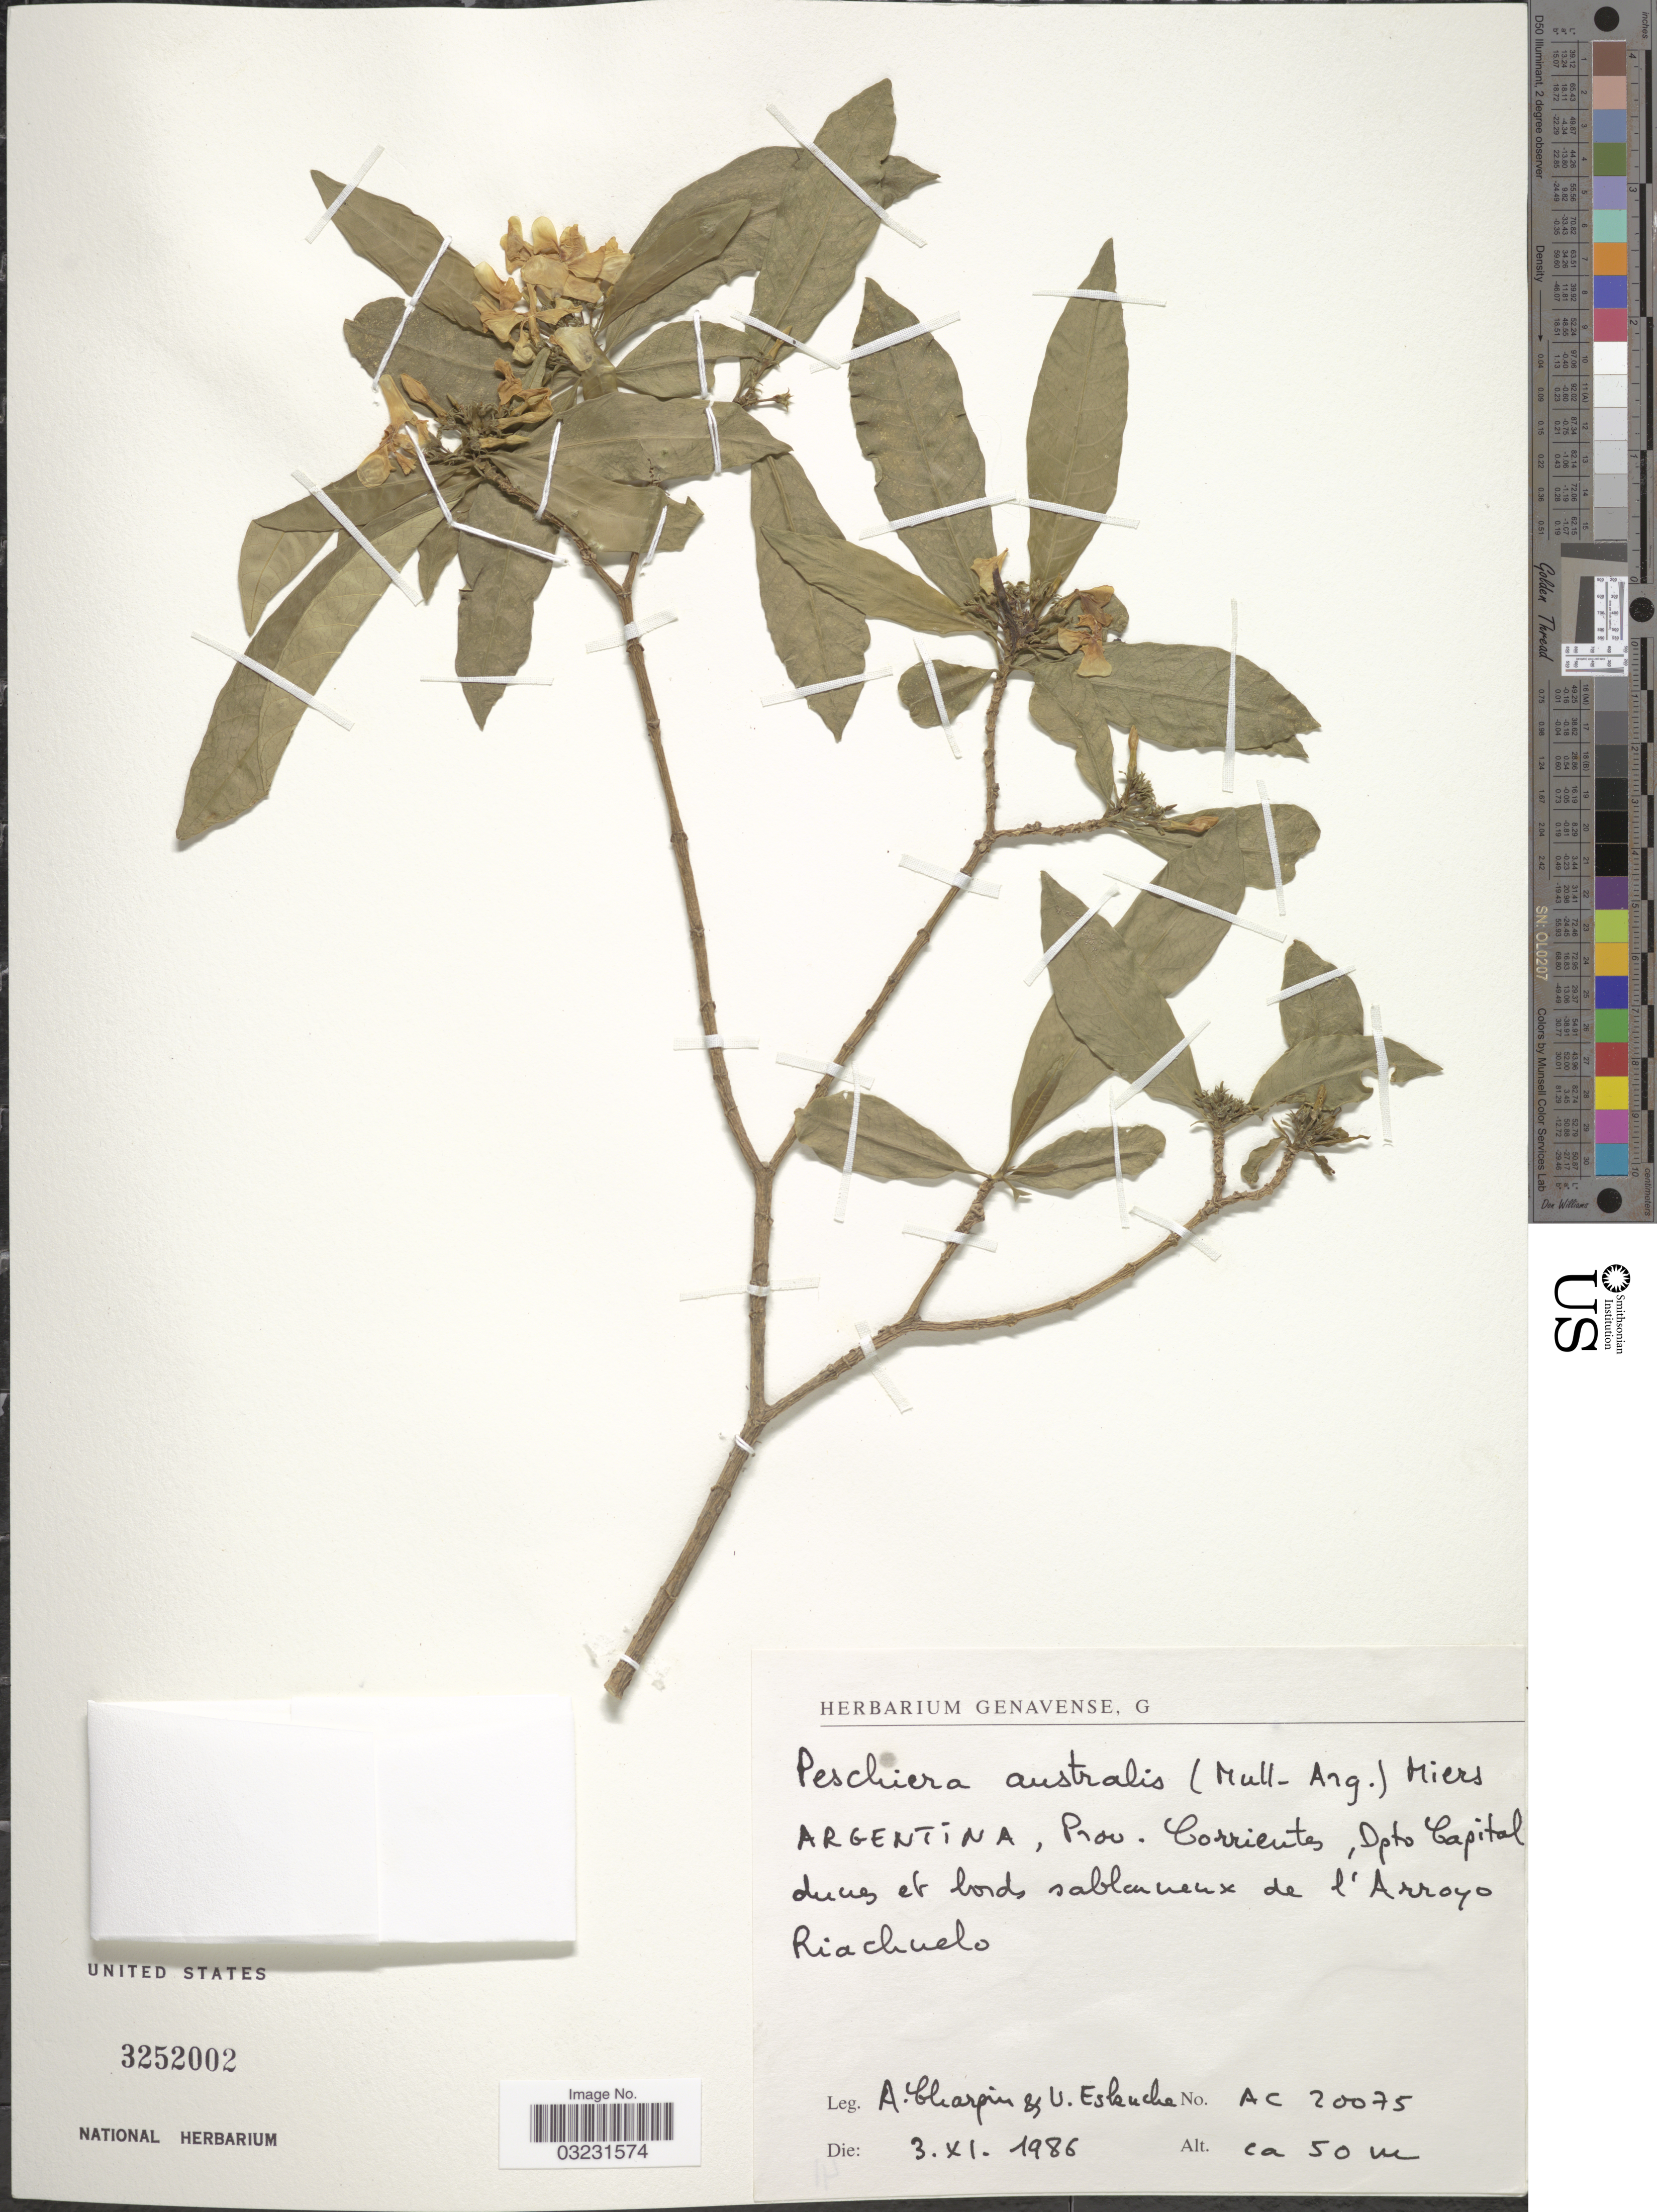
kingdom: Plantae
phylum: Tracheophyta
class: Magnoliopsida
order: Gentianales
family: Apocynaceae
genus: Tabernaemontana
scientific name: Tabernaemontana catharinensis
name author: A. DC.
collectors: A. Charpin & U. Eskuche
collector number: AC20075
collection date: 1986-11-03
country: Argentina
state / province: Corrientes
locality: Dpto Capital dunes et bords sablaneux de l'Arroyo Riachuelo.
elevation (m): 50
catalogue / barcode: US 3252002